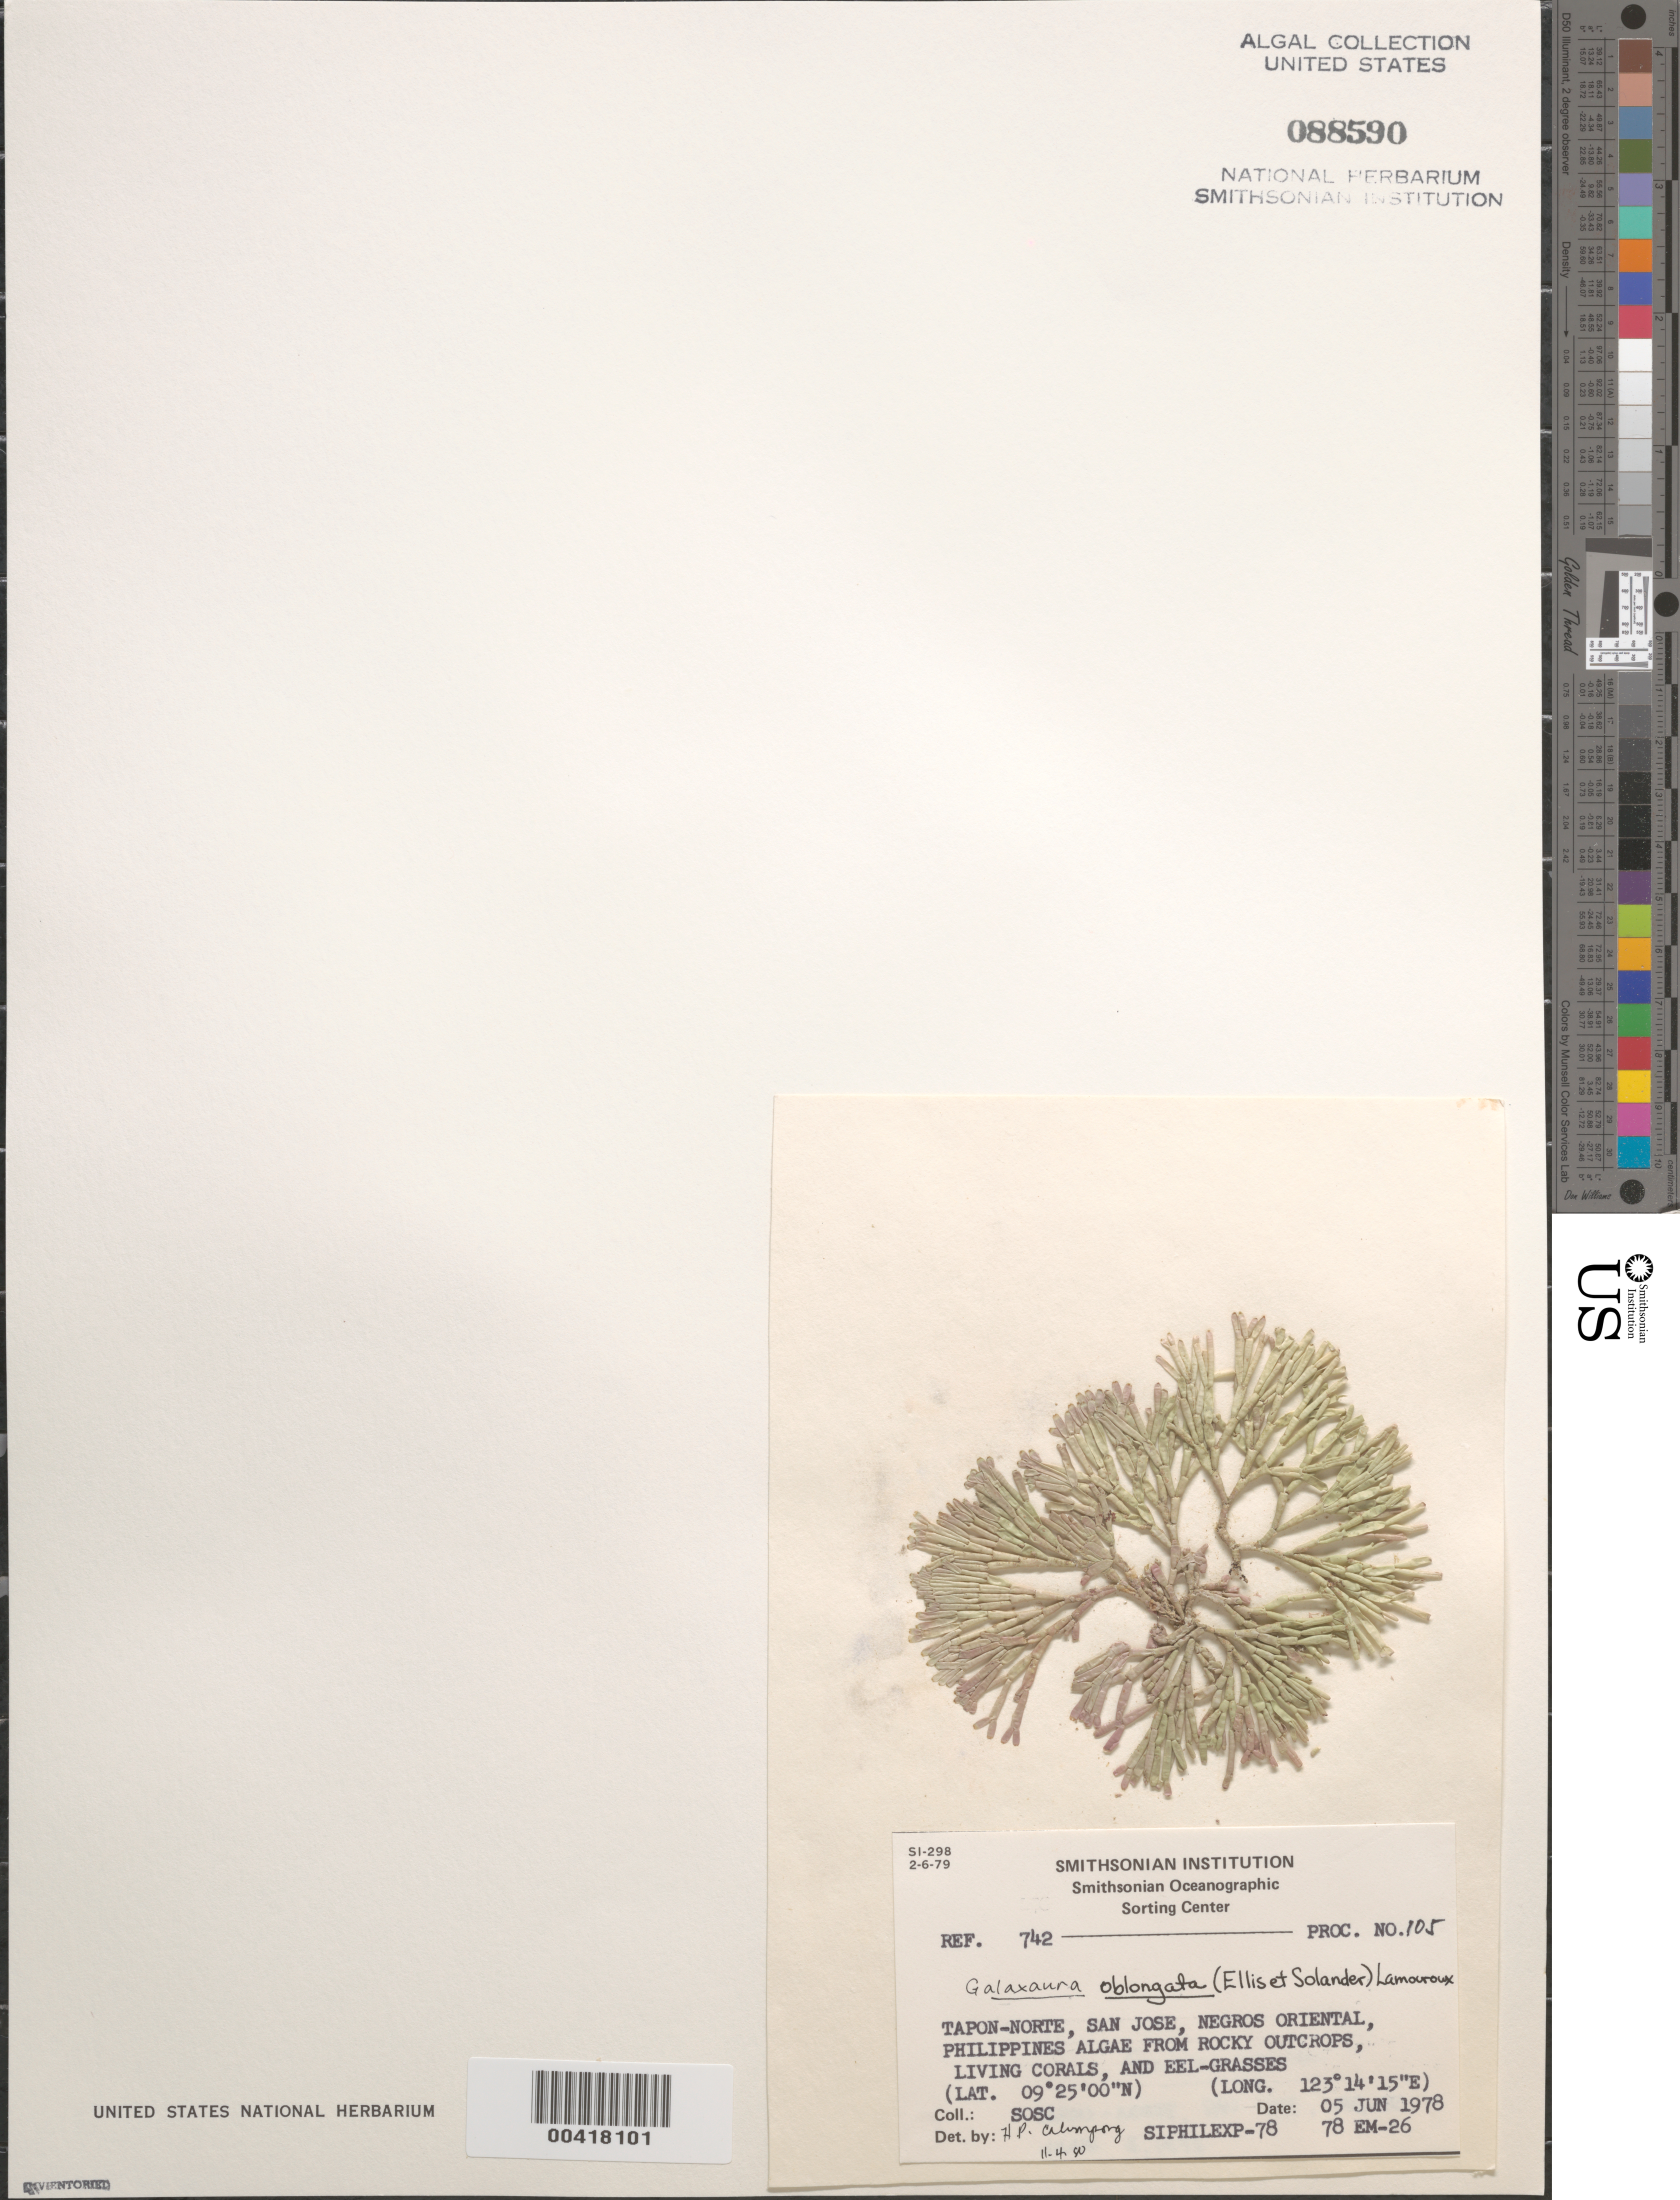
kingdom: Plantae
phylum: Rhodophyta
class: Florideophyceae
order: Nemaliales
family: Galaxauraceae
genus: Tricleocarpa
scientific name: Tricleocarpa fragilis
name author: (L.) Huisman & R.A. Towns.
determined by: Algae name updating Project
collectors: SOSC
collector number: Station 78 Em-26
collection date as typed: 05 Jun 1978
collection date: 1978-06-05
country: Philippines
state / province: Central Visayas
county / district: Negros Oriental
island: Negros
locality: Tapan-Norte, San Jose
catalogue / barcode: US 88590